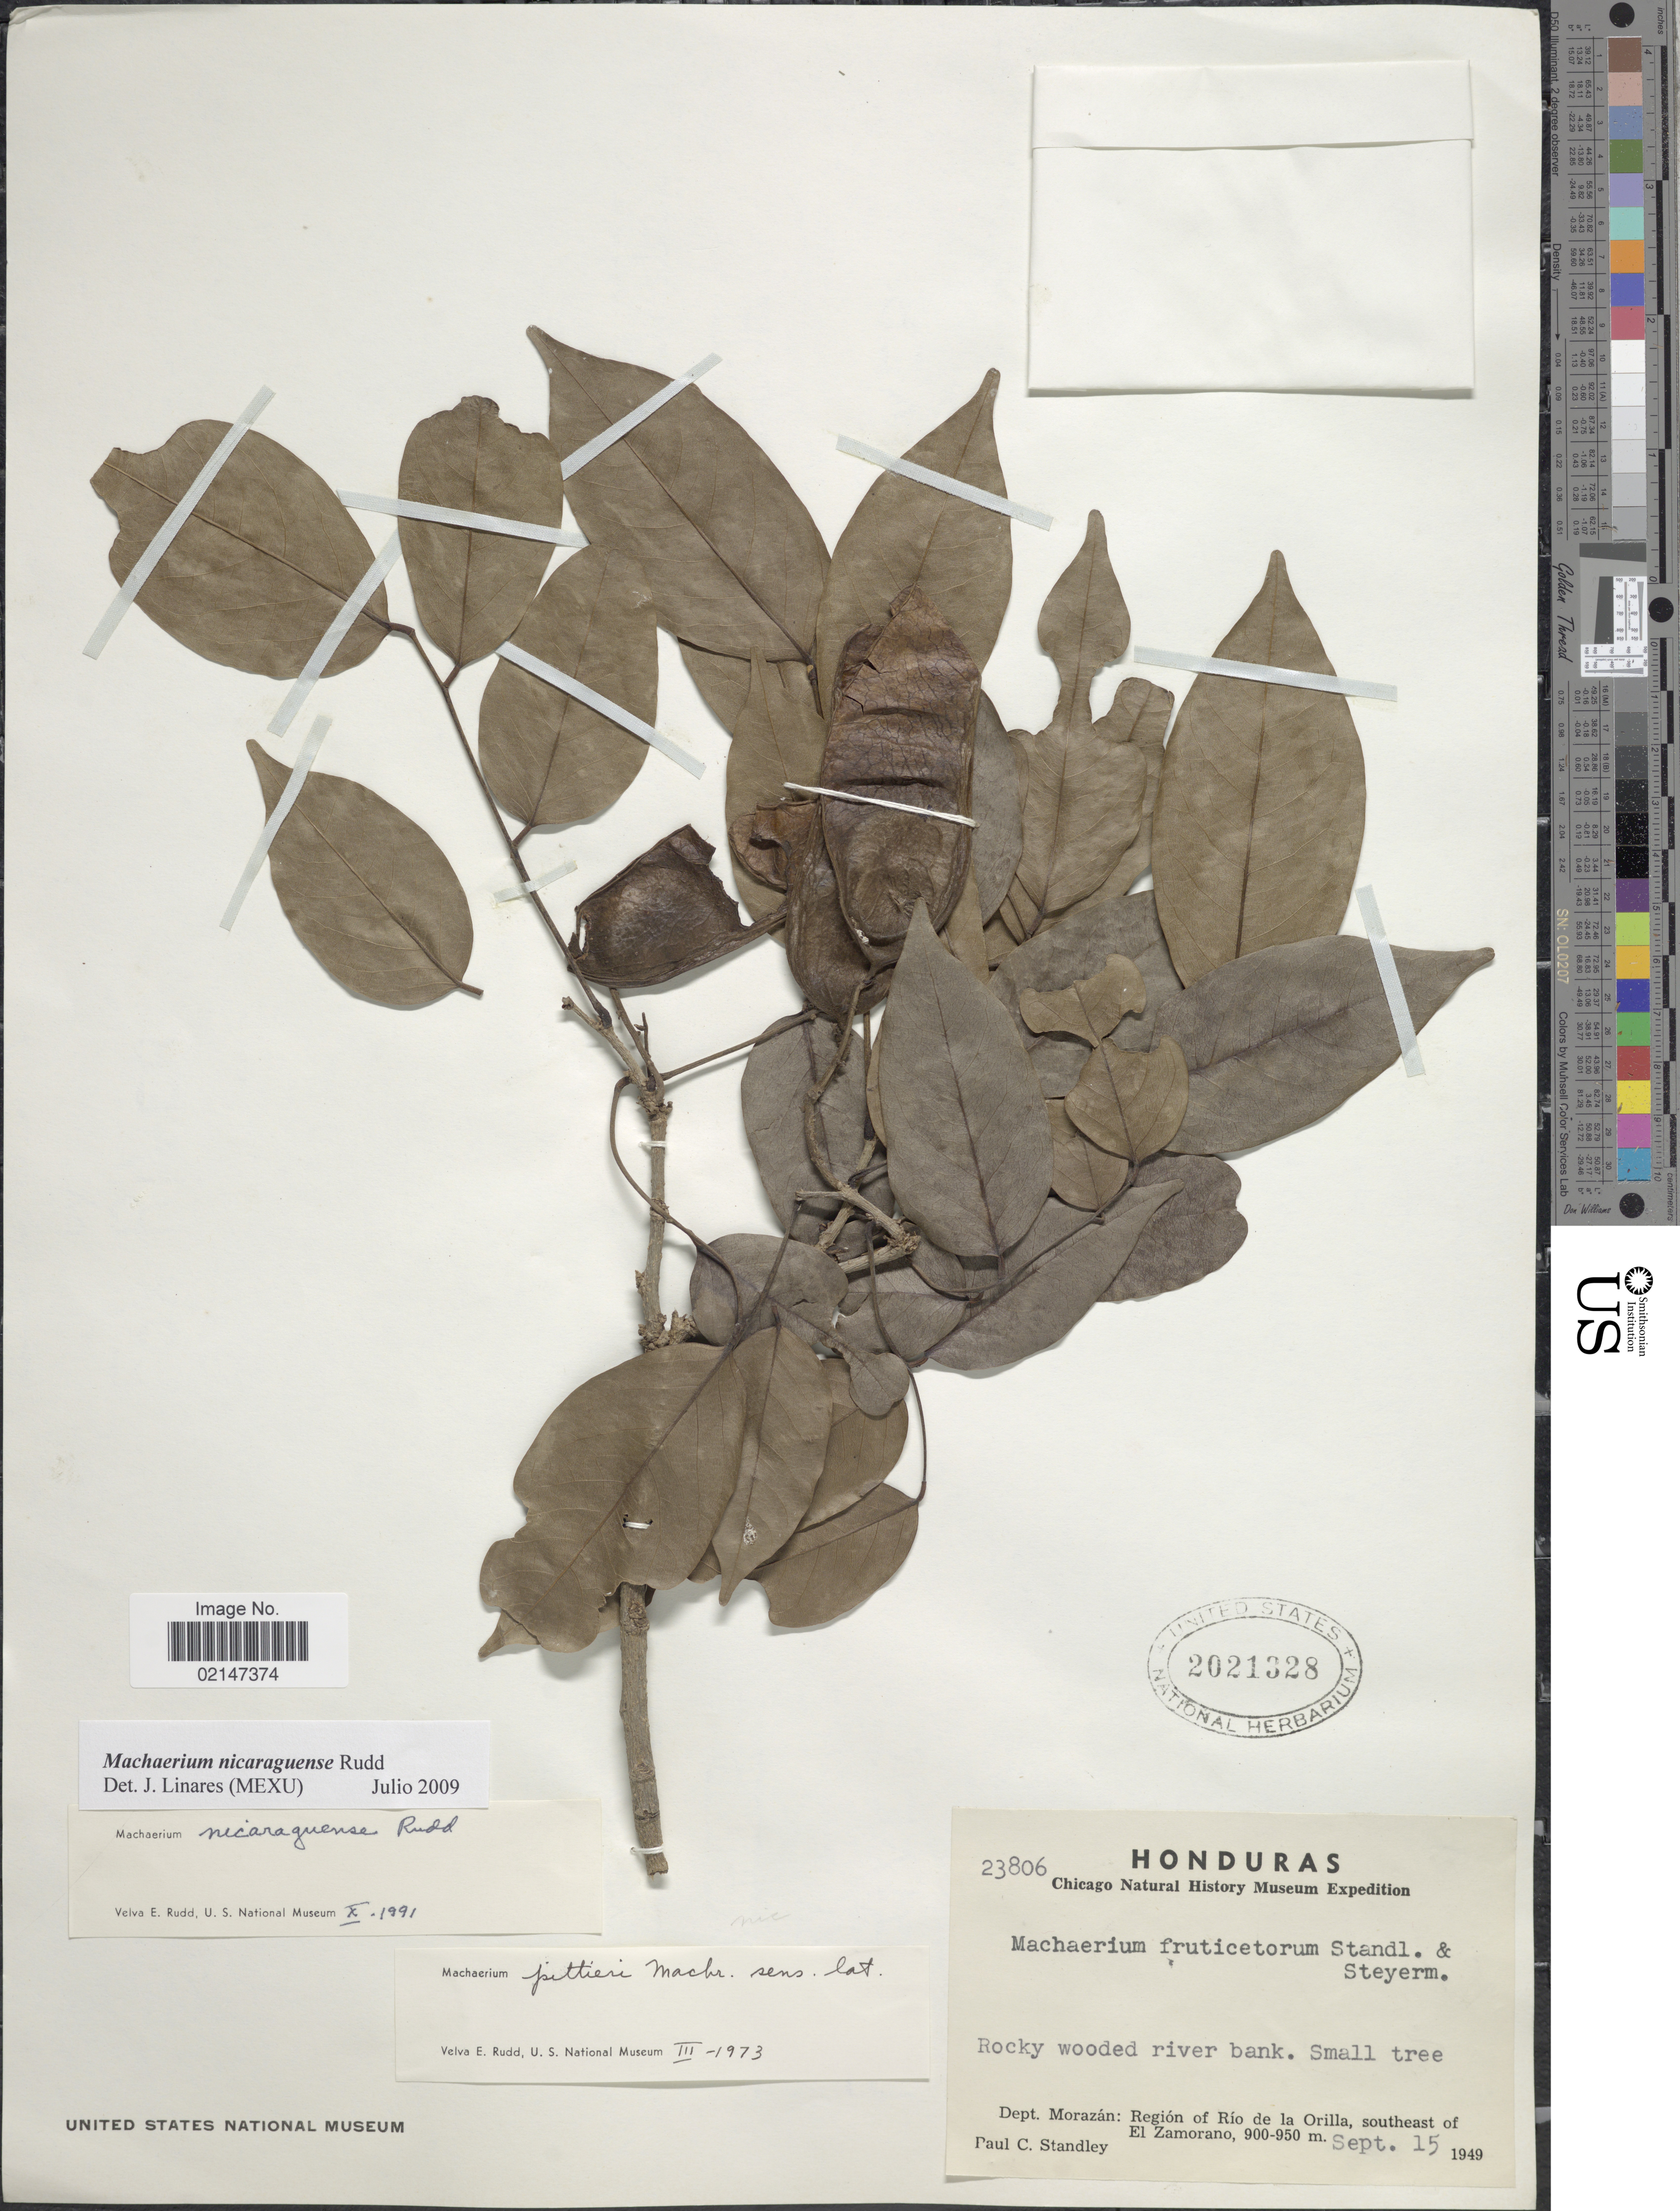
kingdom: Plantae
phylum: Tracheophyta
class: Magnoliopsida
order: Fabales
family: Fabaceae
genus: Desmodium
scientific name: Desmodium nicaraguense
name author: Oerst.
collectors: P. C. Standley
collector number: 23806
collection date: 1949-09-15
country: Honduras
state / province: Fco. Morazán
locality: Dept. Morazan: Region of Rio de la Orilla, southeast of El Zamorano. Rocky wooded river bank.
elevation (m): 900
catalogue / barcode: US 2021328